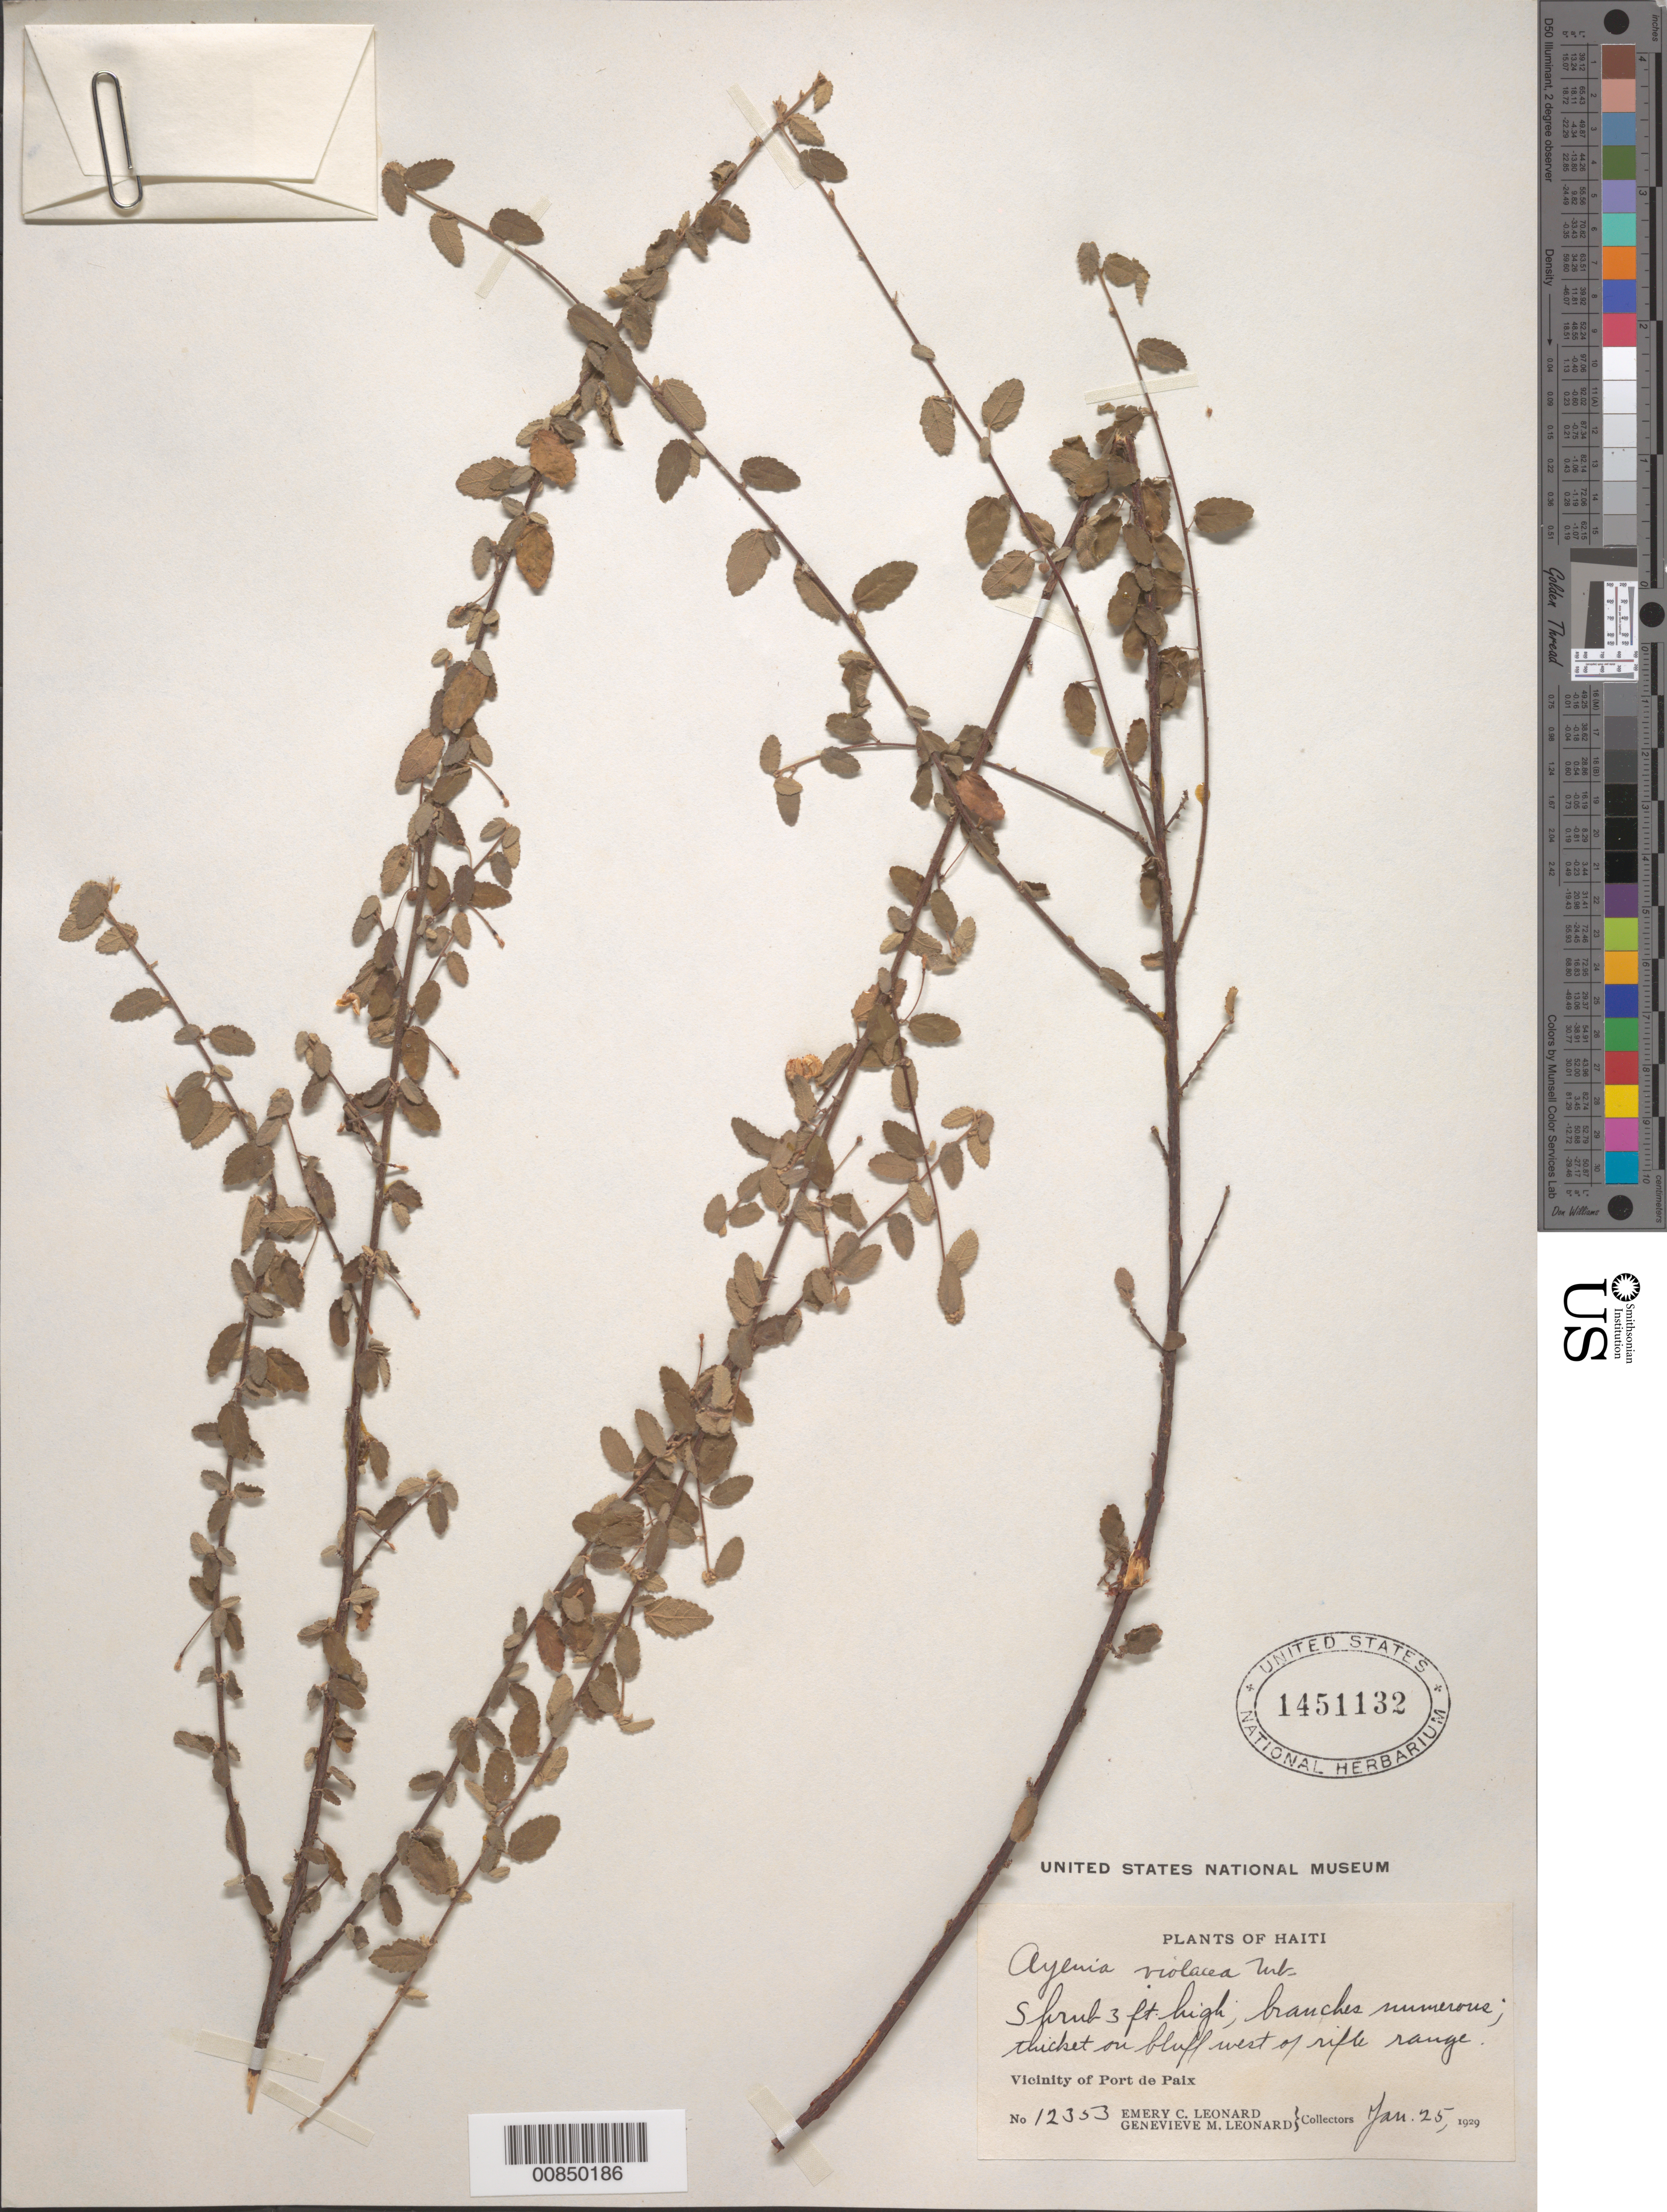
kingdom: Plantae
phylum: Tracheophyta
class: Magnoliopsida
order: Malvales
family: Malvaceae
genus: Ayenia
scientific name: Ayenia violacea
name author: Urb.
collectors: E. C. Leonard & G. M. Leonard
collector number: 12353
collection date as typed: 25 Jan 1929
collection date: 1929-01-25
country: Haiti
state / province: Nord-Ouest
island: Hispaniola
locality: Vicinity of Port de Paix, W of rifle range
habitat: Thicket on bluff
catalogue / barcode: US 1451132